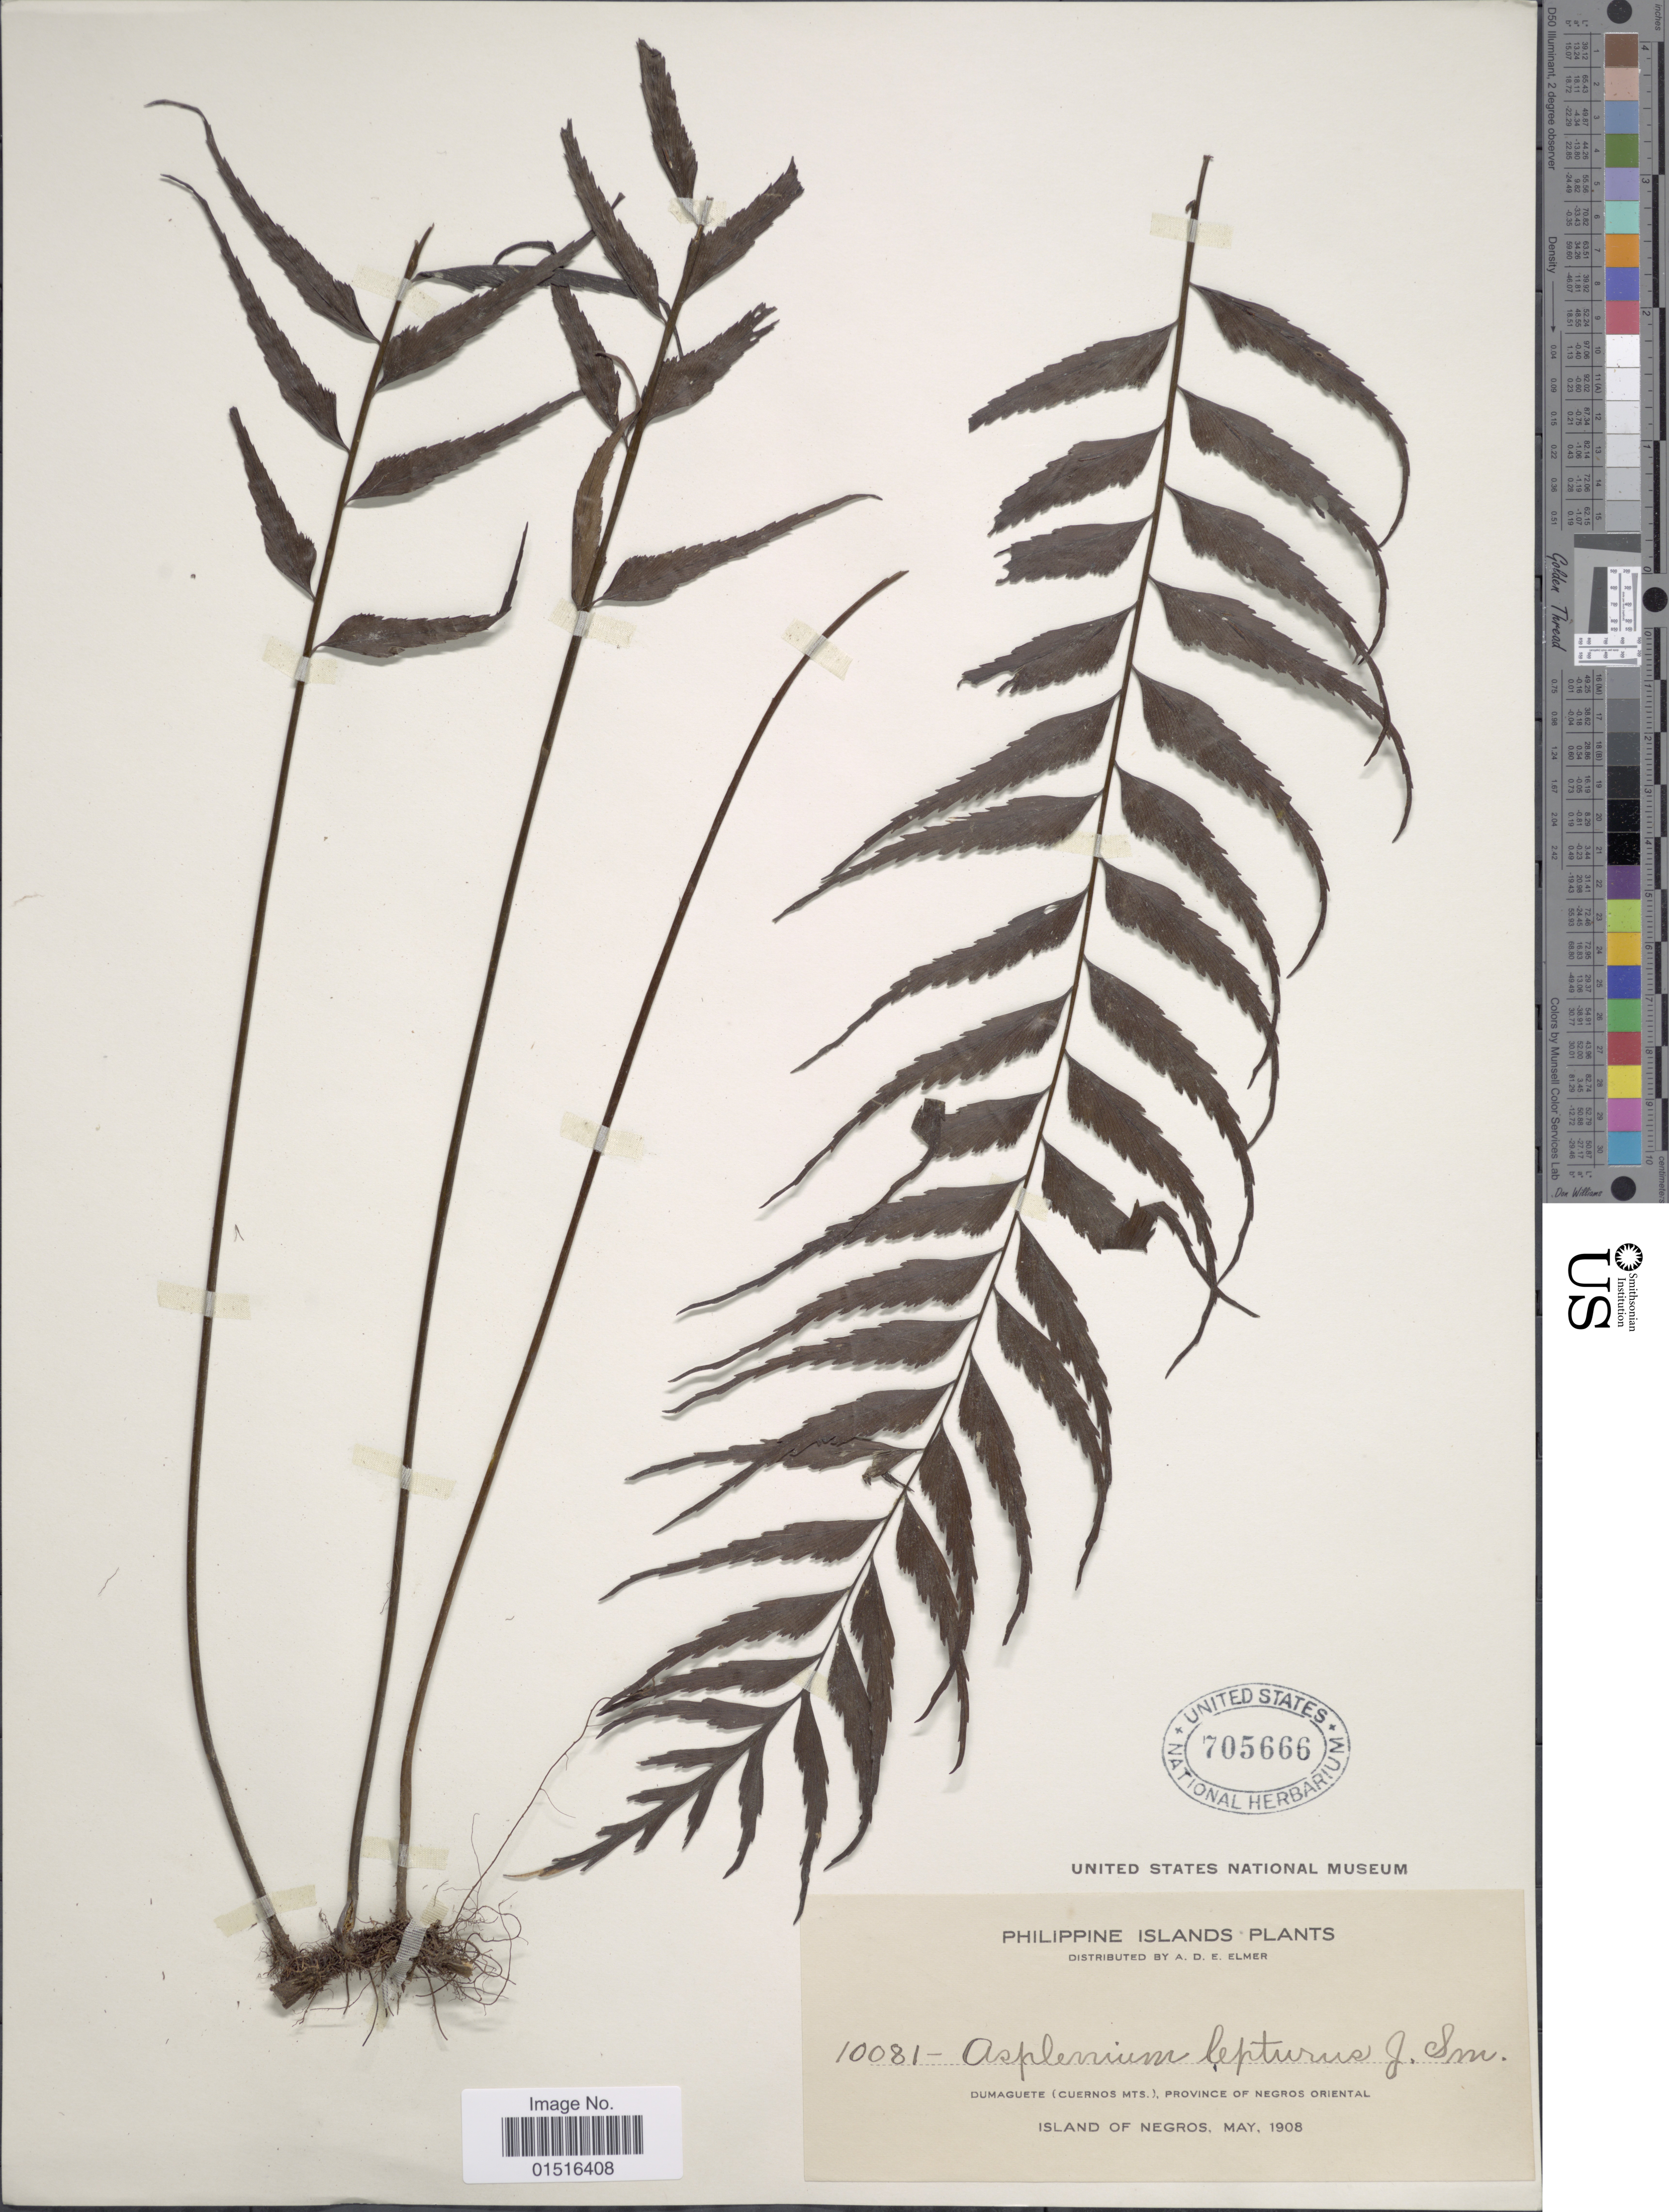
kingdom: Plantae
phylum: Tracheophyta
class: Polypodiopsida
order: Polypodiales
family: Aspleniaceae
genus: Asplenium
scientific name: Asplenium lepturus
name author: J. Sm. ex C. Presl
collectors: A. D. E. Elmer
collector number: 10081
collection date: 1908-05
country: Philippines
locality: Philippine Islands, Dumaguete (Cuernos Mts.), Province of Negros Oriental, Island of Negros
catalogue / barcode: US 705666